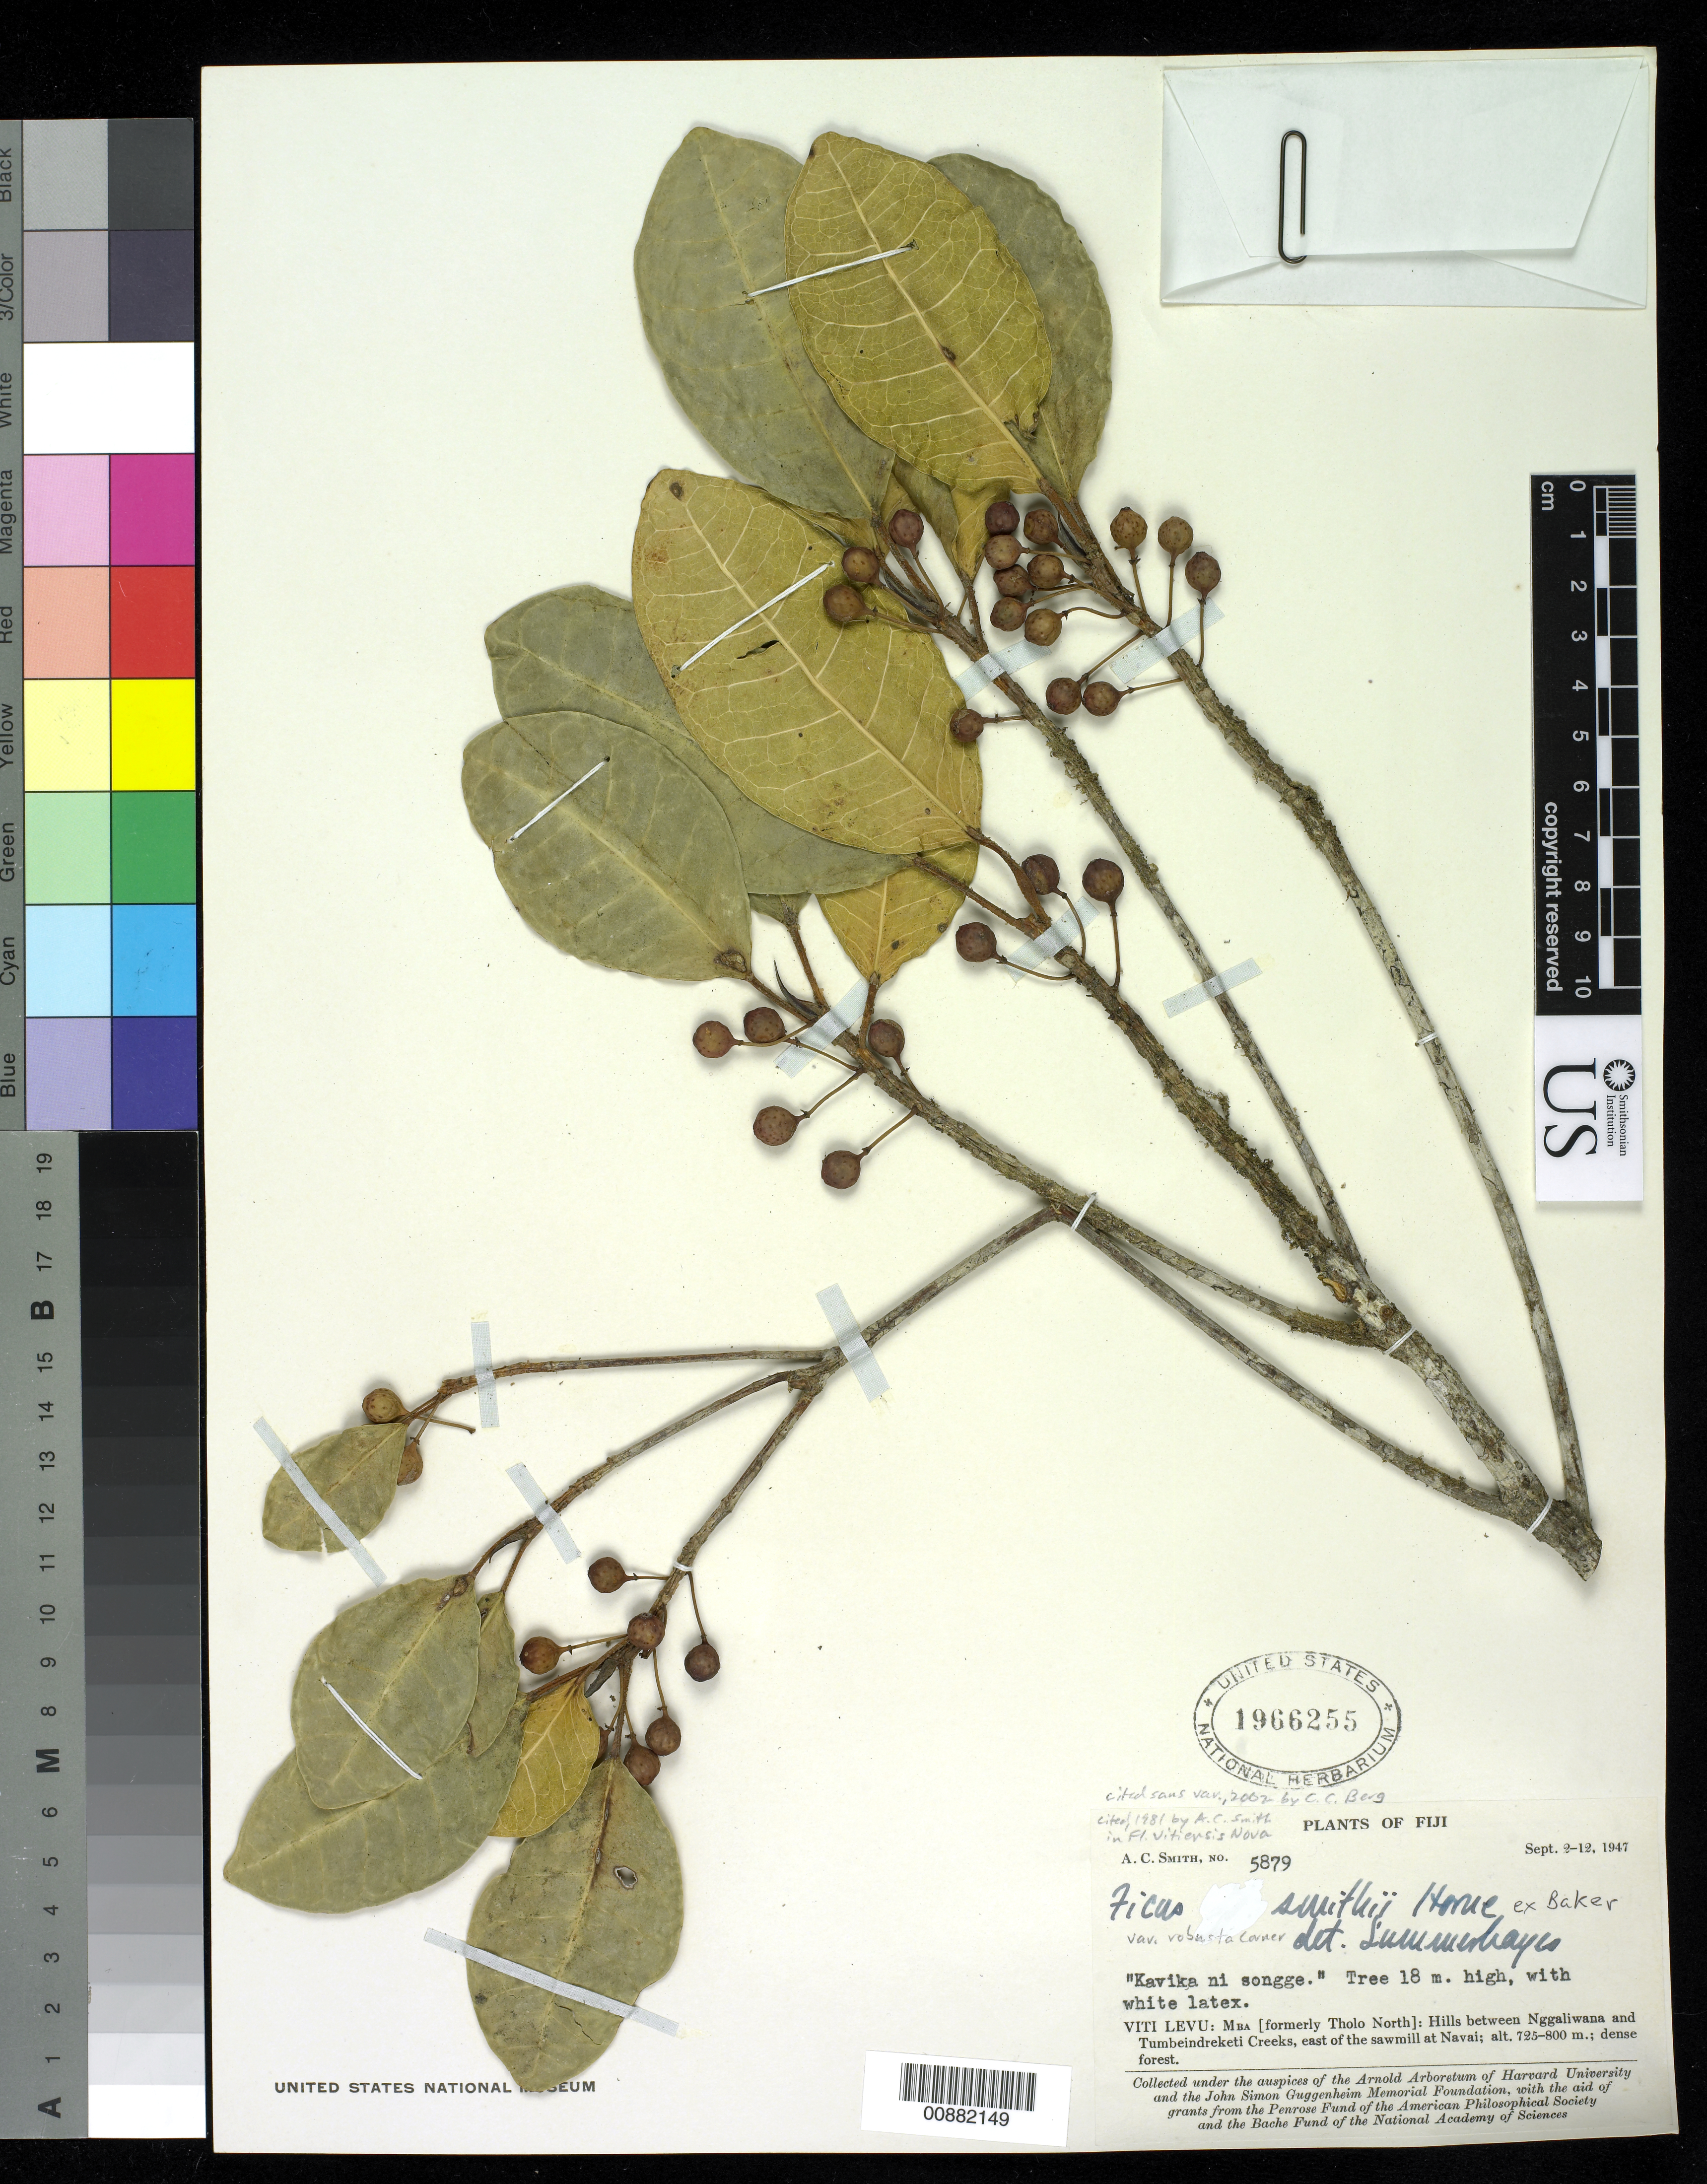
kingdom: Plantae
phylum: Tracheophyta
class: Magnoliopsida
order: Rosales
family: Moraceae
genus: Ficus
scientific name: Ficus smithii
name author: Horne ex Baker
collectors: C. A. Smith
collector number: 5879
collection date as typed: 02 Sep 1947 to 12 Sep 1947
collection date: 1947-09-02/1947-09-12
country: Fiji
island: Viti Levu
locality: Mba, Hills between Nggaliwana and Tumbeindreketi Creeks, east of the sawmill at Navai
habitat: dense forest.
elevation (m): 725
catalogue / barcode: US 1966255